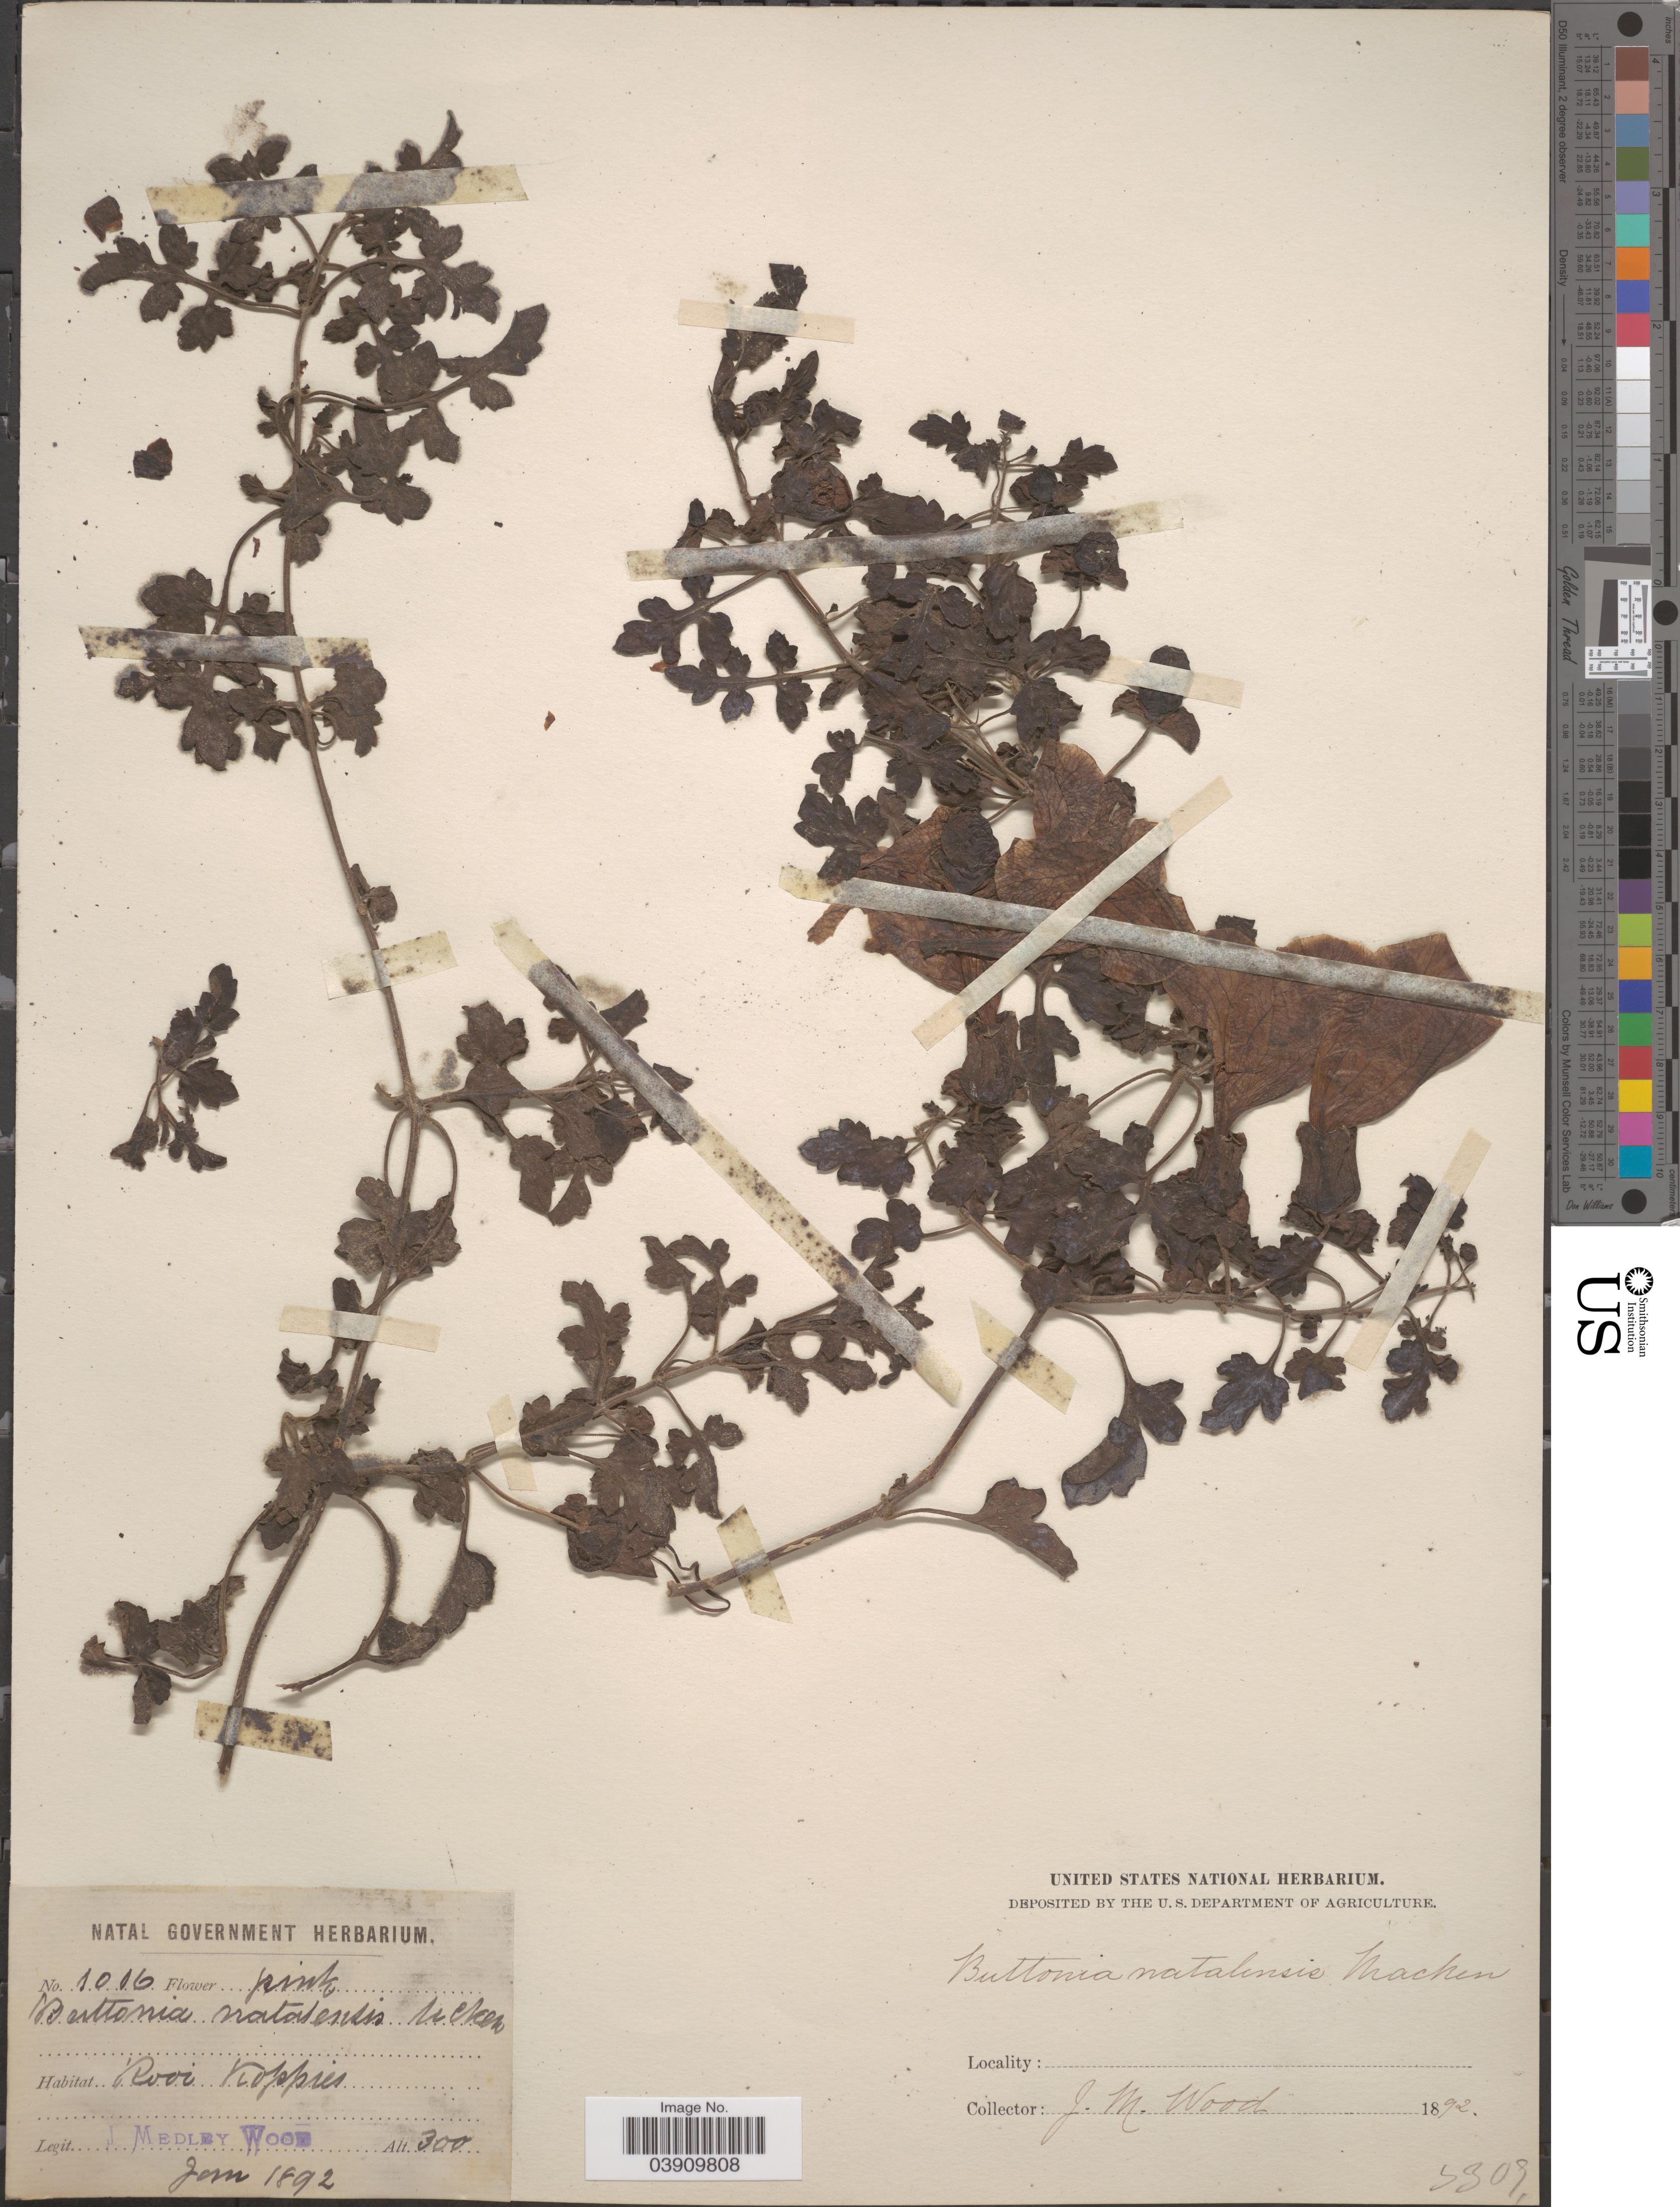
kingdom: Plantae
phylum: Tracheophyta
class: Magnoliopsida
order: Lamiales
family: Orobanchaceae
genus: Buttonia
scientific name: Buttonia natalensis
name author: Mcken ex Benth.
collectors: J. M. Wood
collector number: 1006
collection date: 1892-06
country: South Africa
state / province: KwaZulu-Natal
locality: Rooi Koppies.